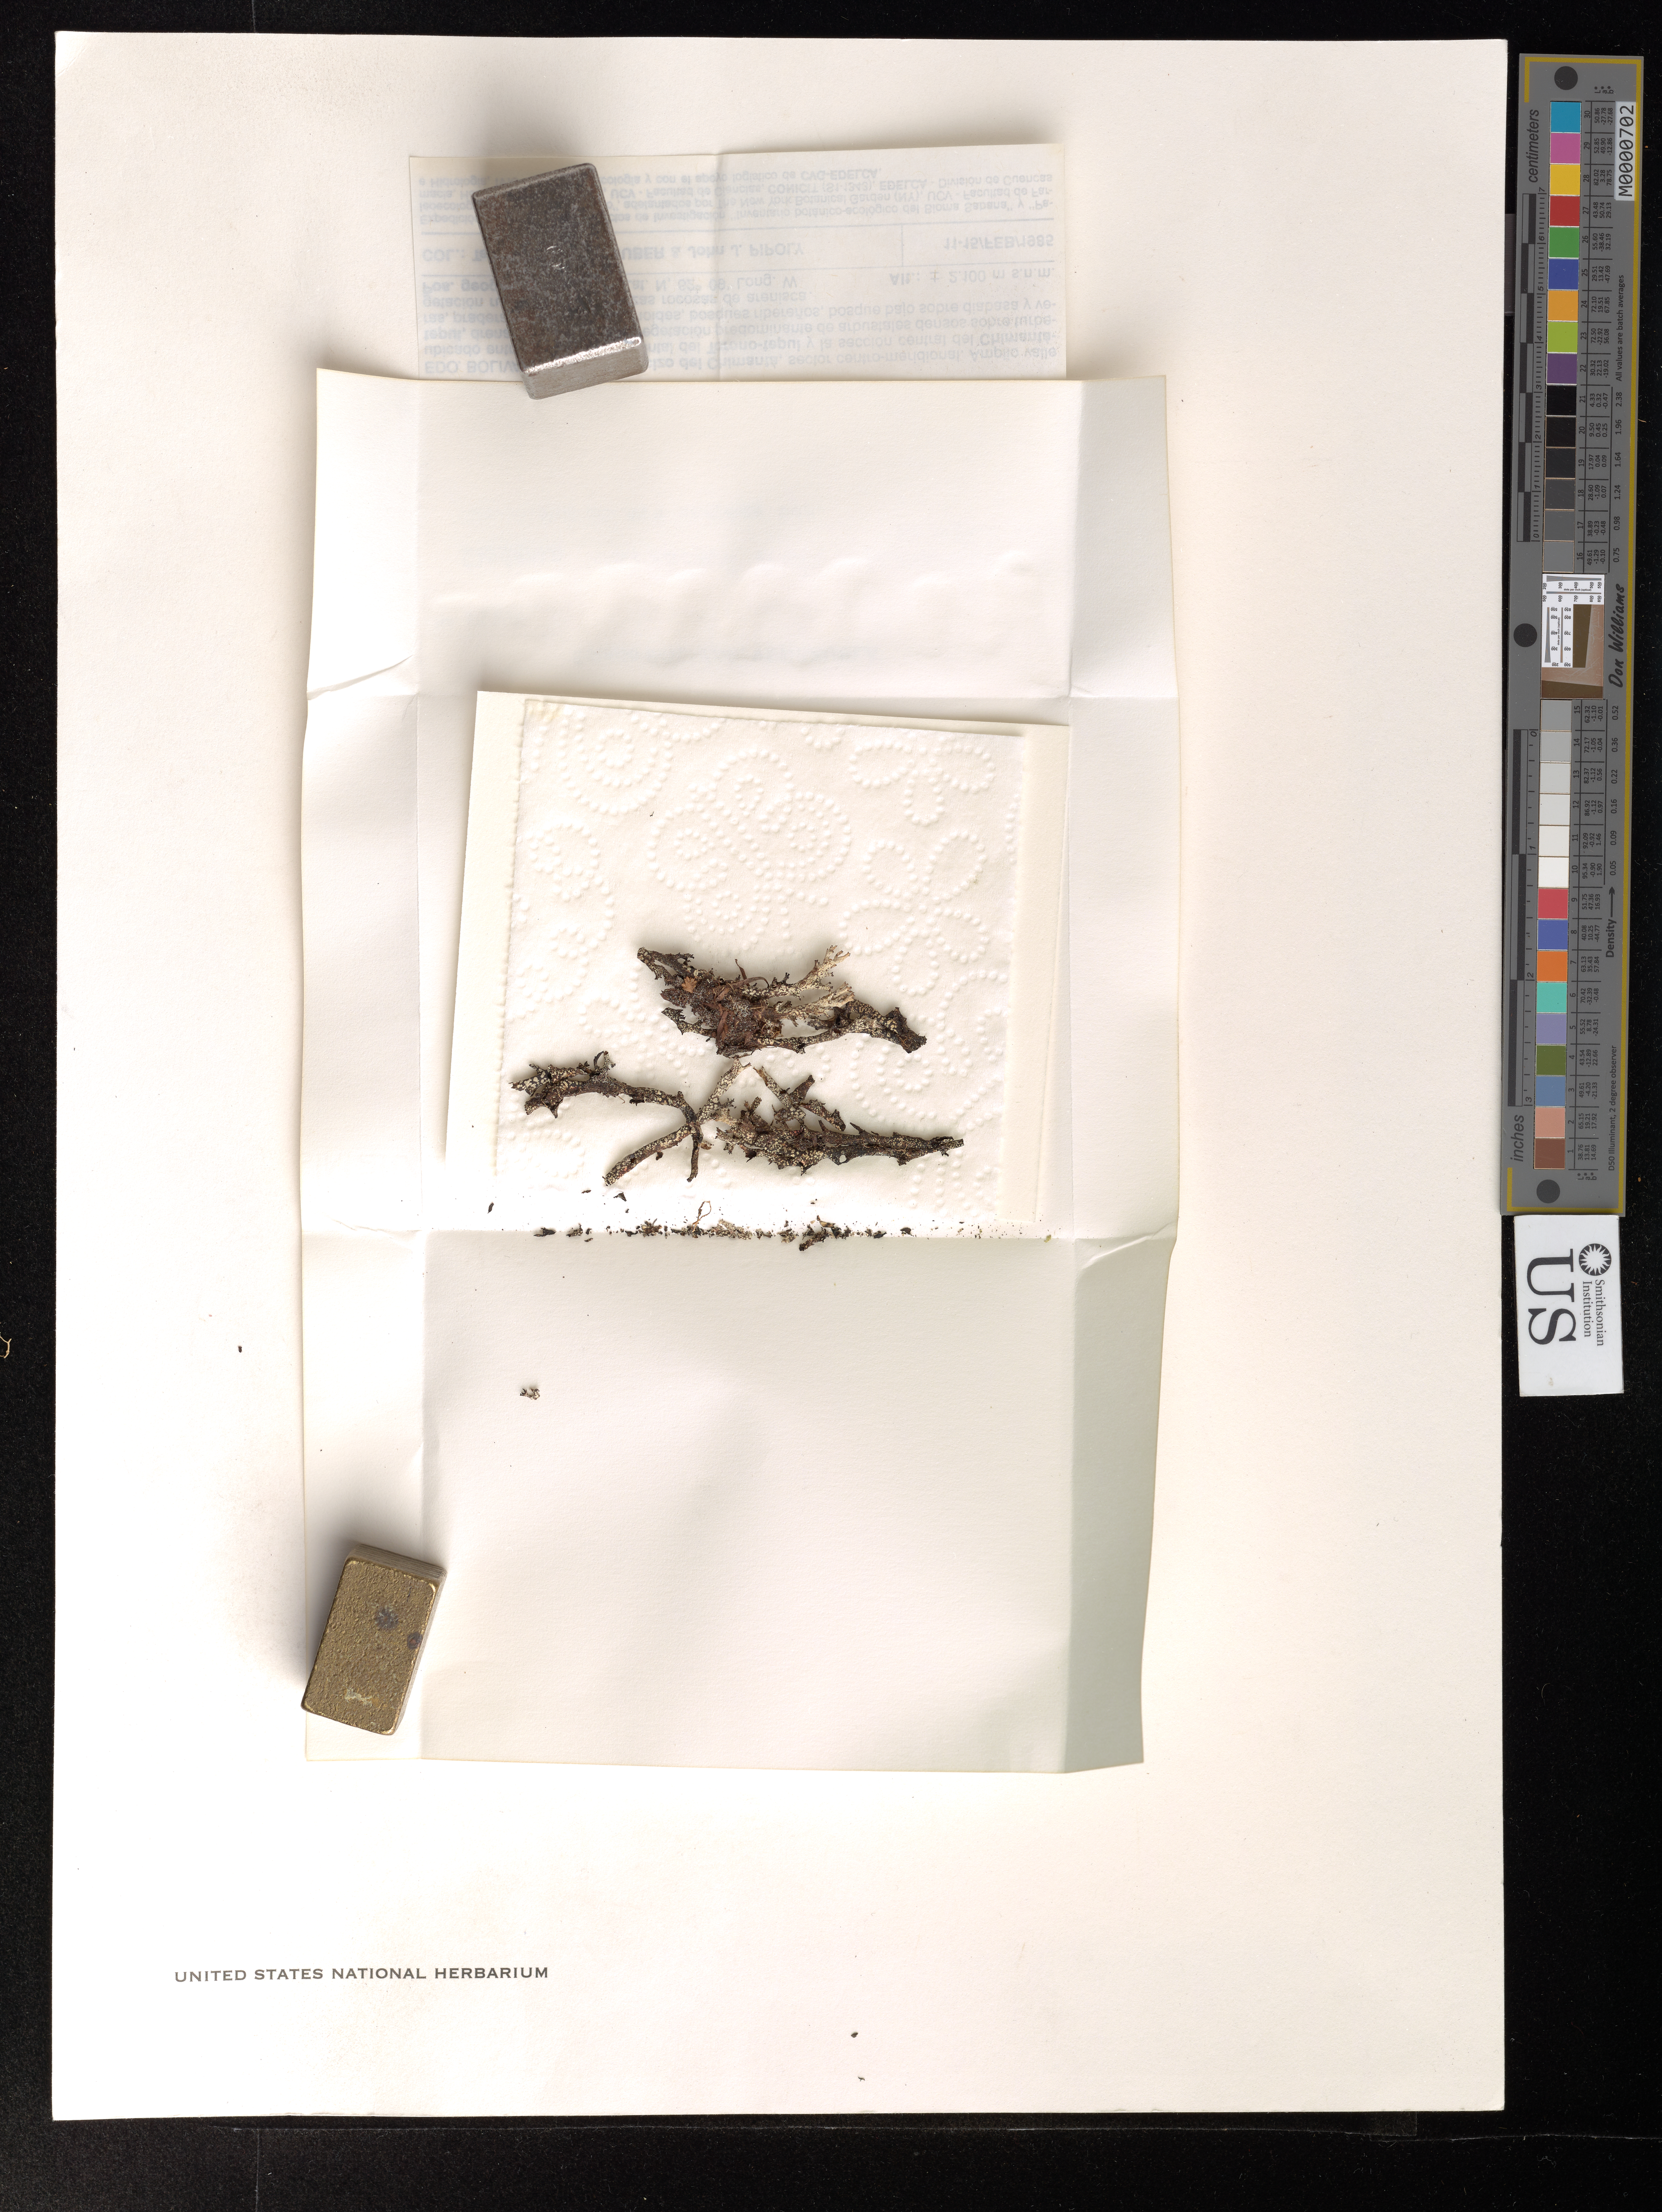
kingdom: Fungi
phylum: Ascomycota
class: Lecanoromycetes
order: Lecanorales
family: Cladoniaceae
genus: Cladonia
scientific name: Cladonia vareschii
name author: Ahti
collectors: T. T. Ahti, O. Huber & J. Pipoly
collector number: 45198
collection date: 1985-02-11/1985-02-15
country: Venezuela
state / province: Bolívar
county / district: Piar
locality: Macizo del Chimantá, sector centro-meridional. Amplio valle ubicado entre el borde nor-oriental del Torono-tepui y la sección central del Chimantá-tepui, drenado hacia el Sur.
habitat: Vegetación predominante de arbustales densos sobre turberas, praderas herbáceas, sabanoides, bosques ribereños, bosque bajo sobre diabasa y vegetación rupícola sobre terrazas rocosas de arenisca.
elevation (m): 2100